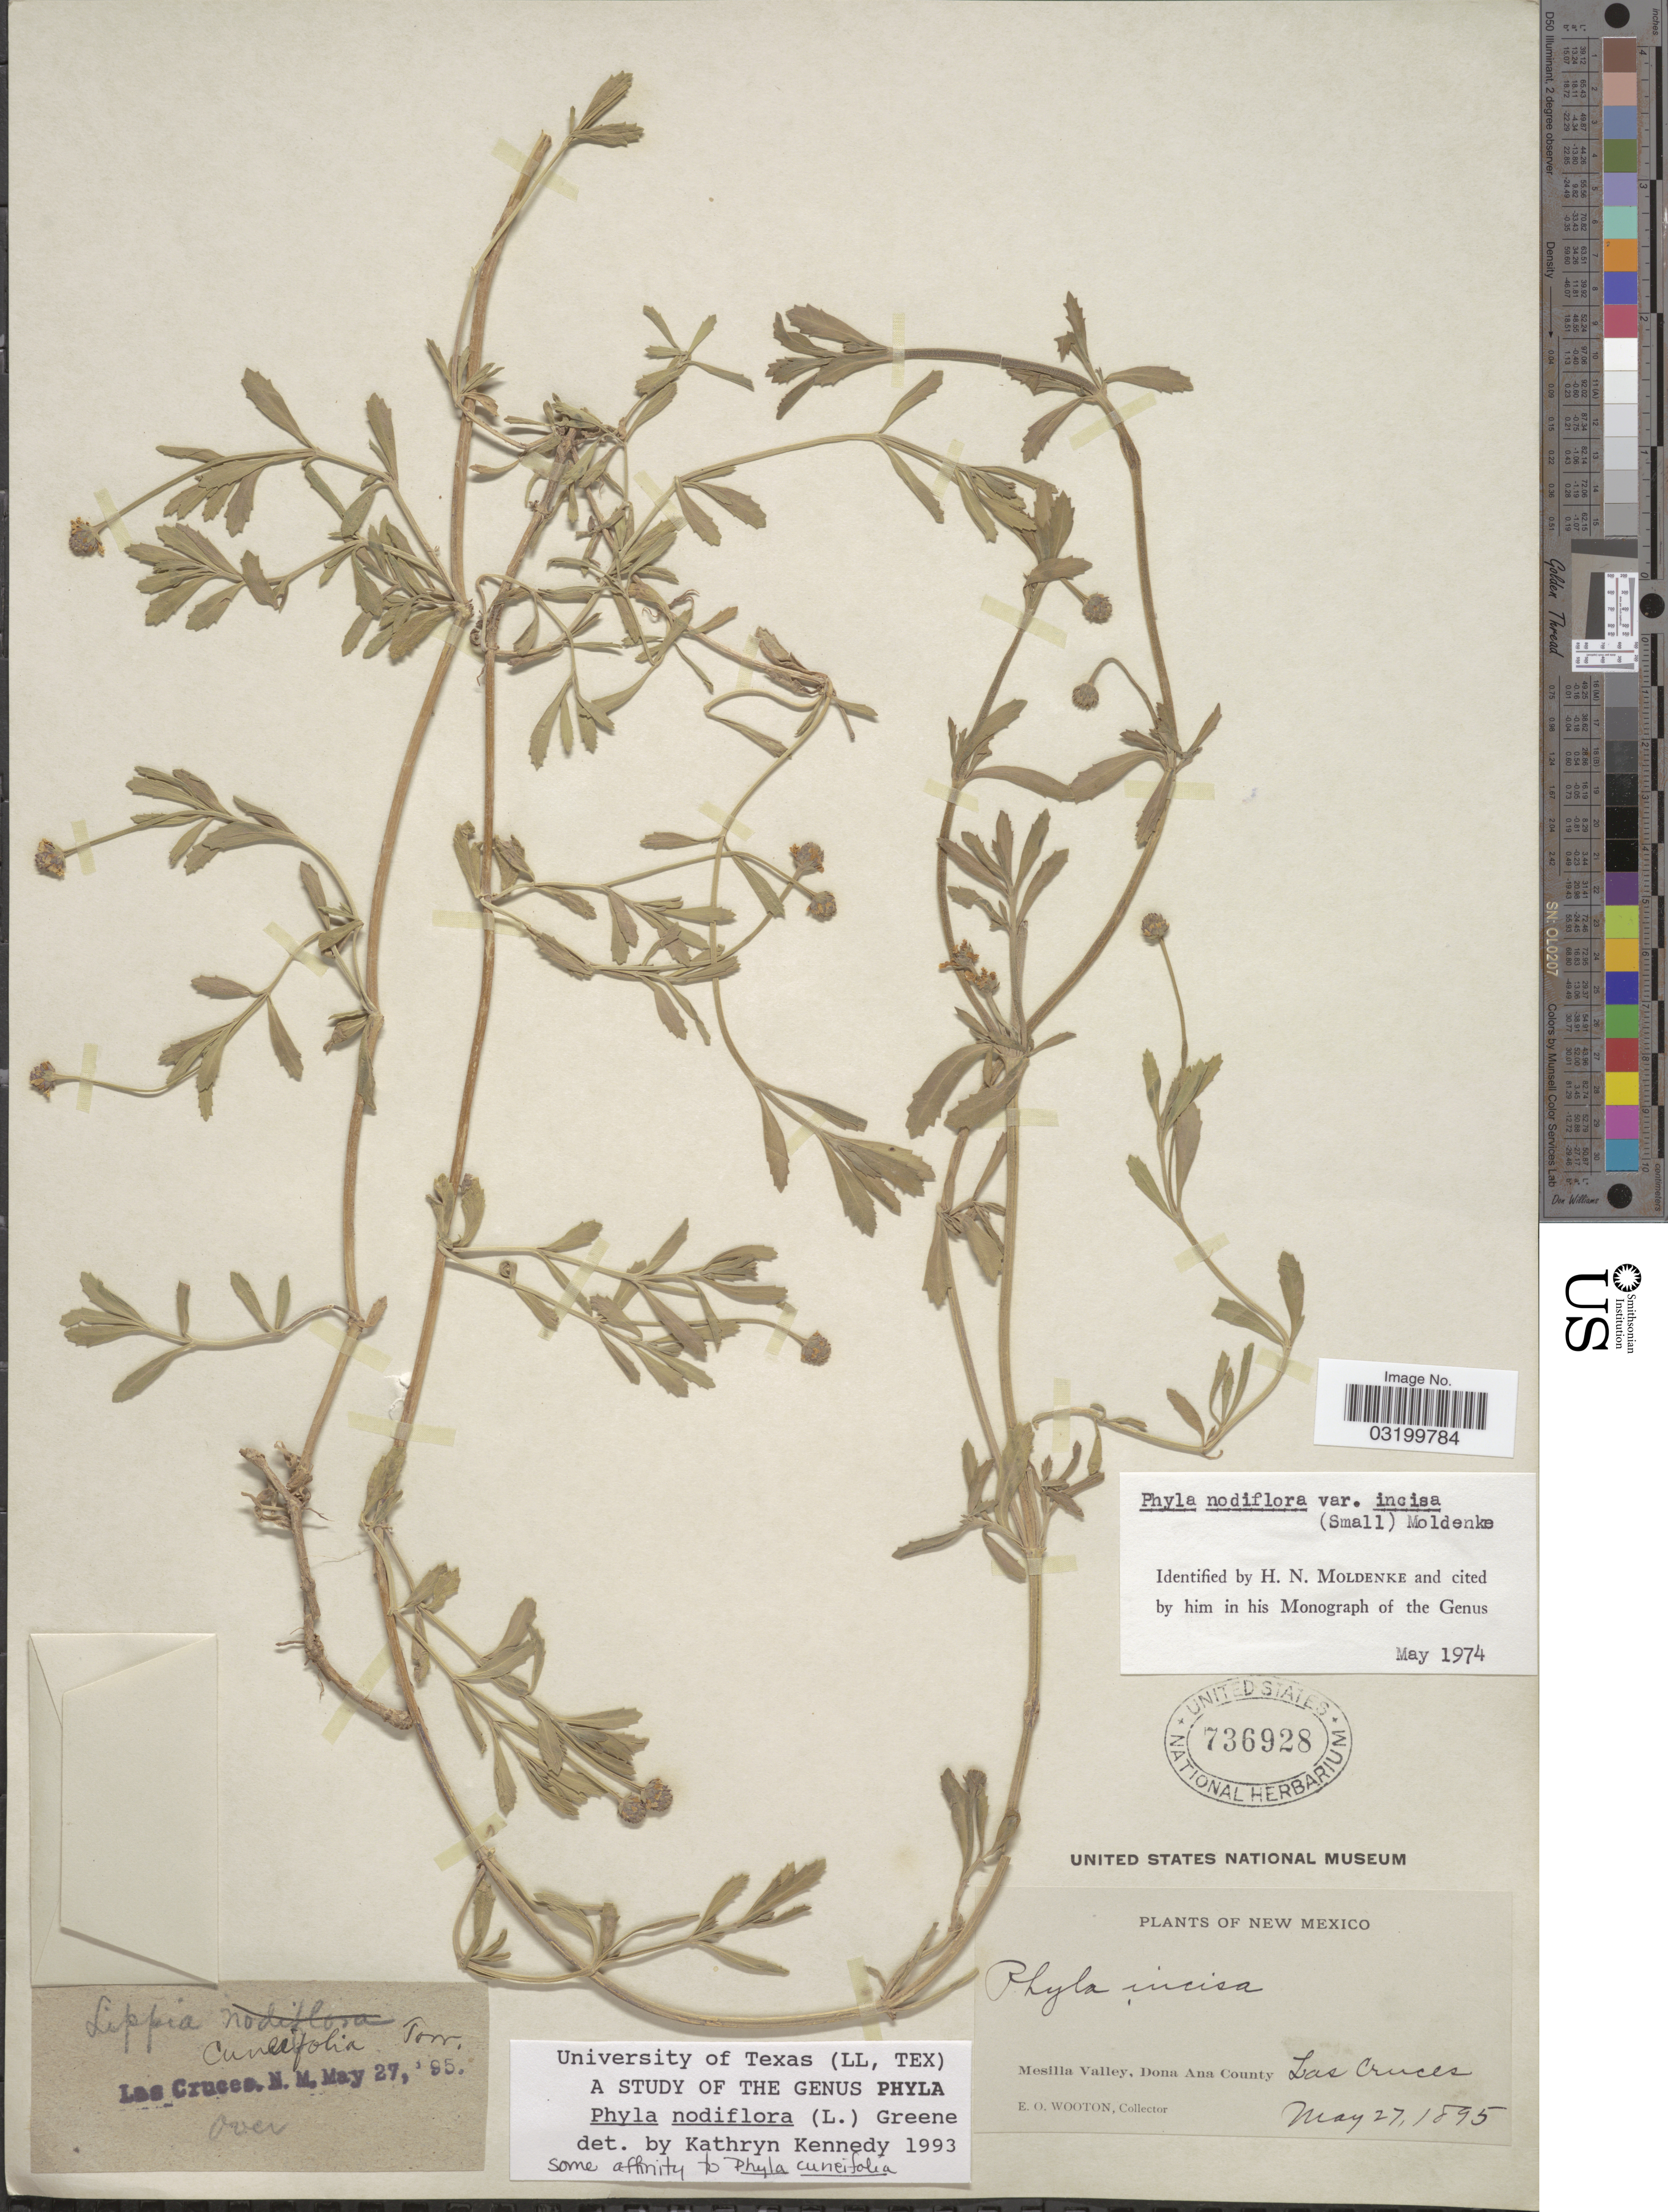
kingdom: Plantae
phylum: Tracheophyta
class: Magnoliopsida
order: Lamiales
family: Verbenaceae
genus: Phyla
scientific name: Phyla nodiflora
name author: (L.) Greene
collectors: E. O. Wooton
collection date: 1895-05-27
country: United States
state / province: New Mexico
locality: Mesilla Valley, Dona Ana County. Las Cruces.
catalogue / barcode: US 736928